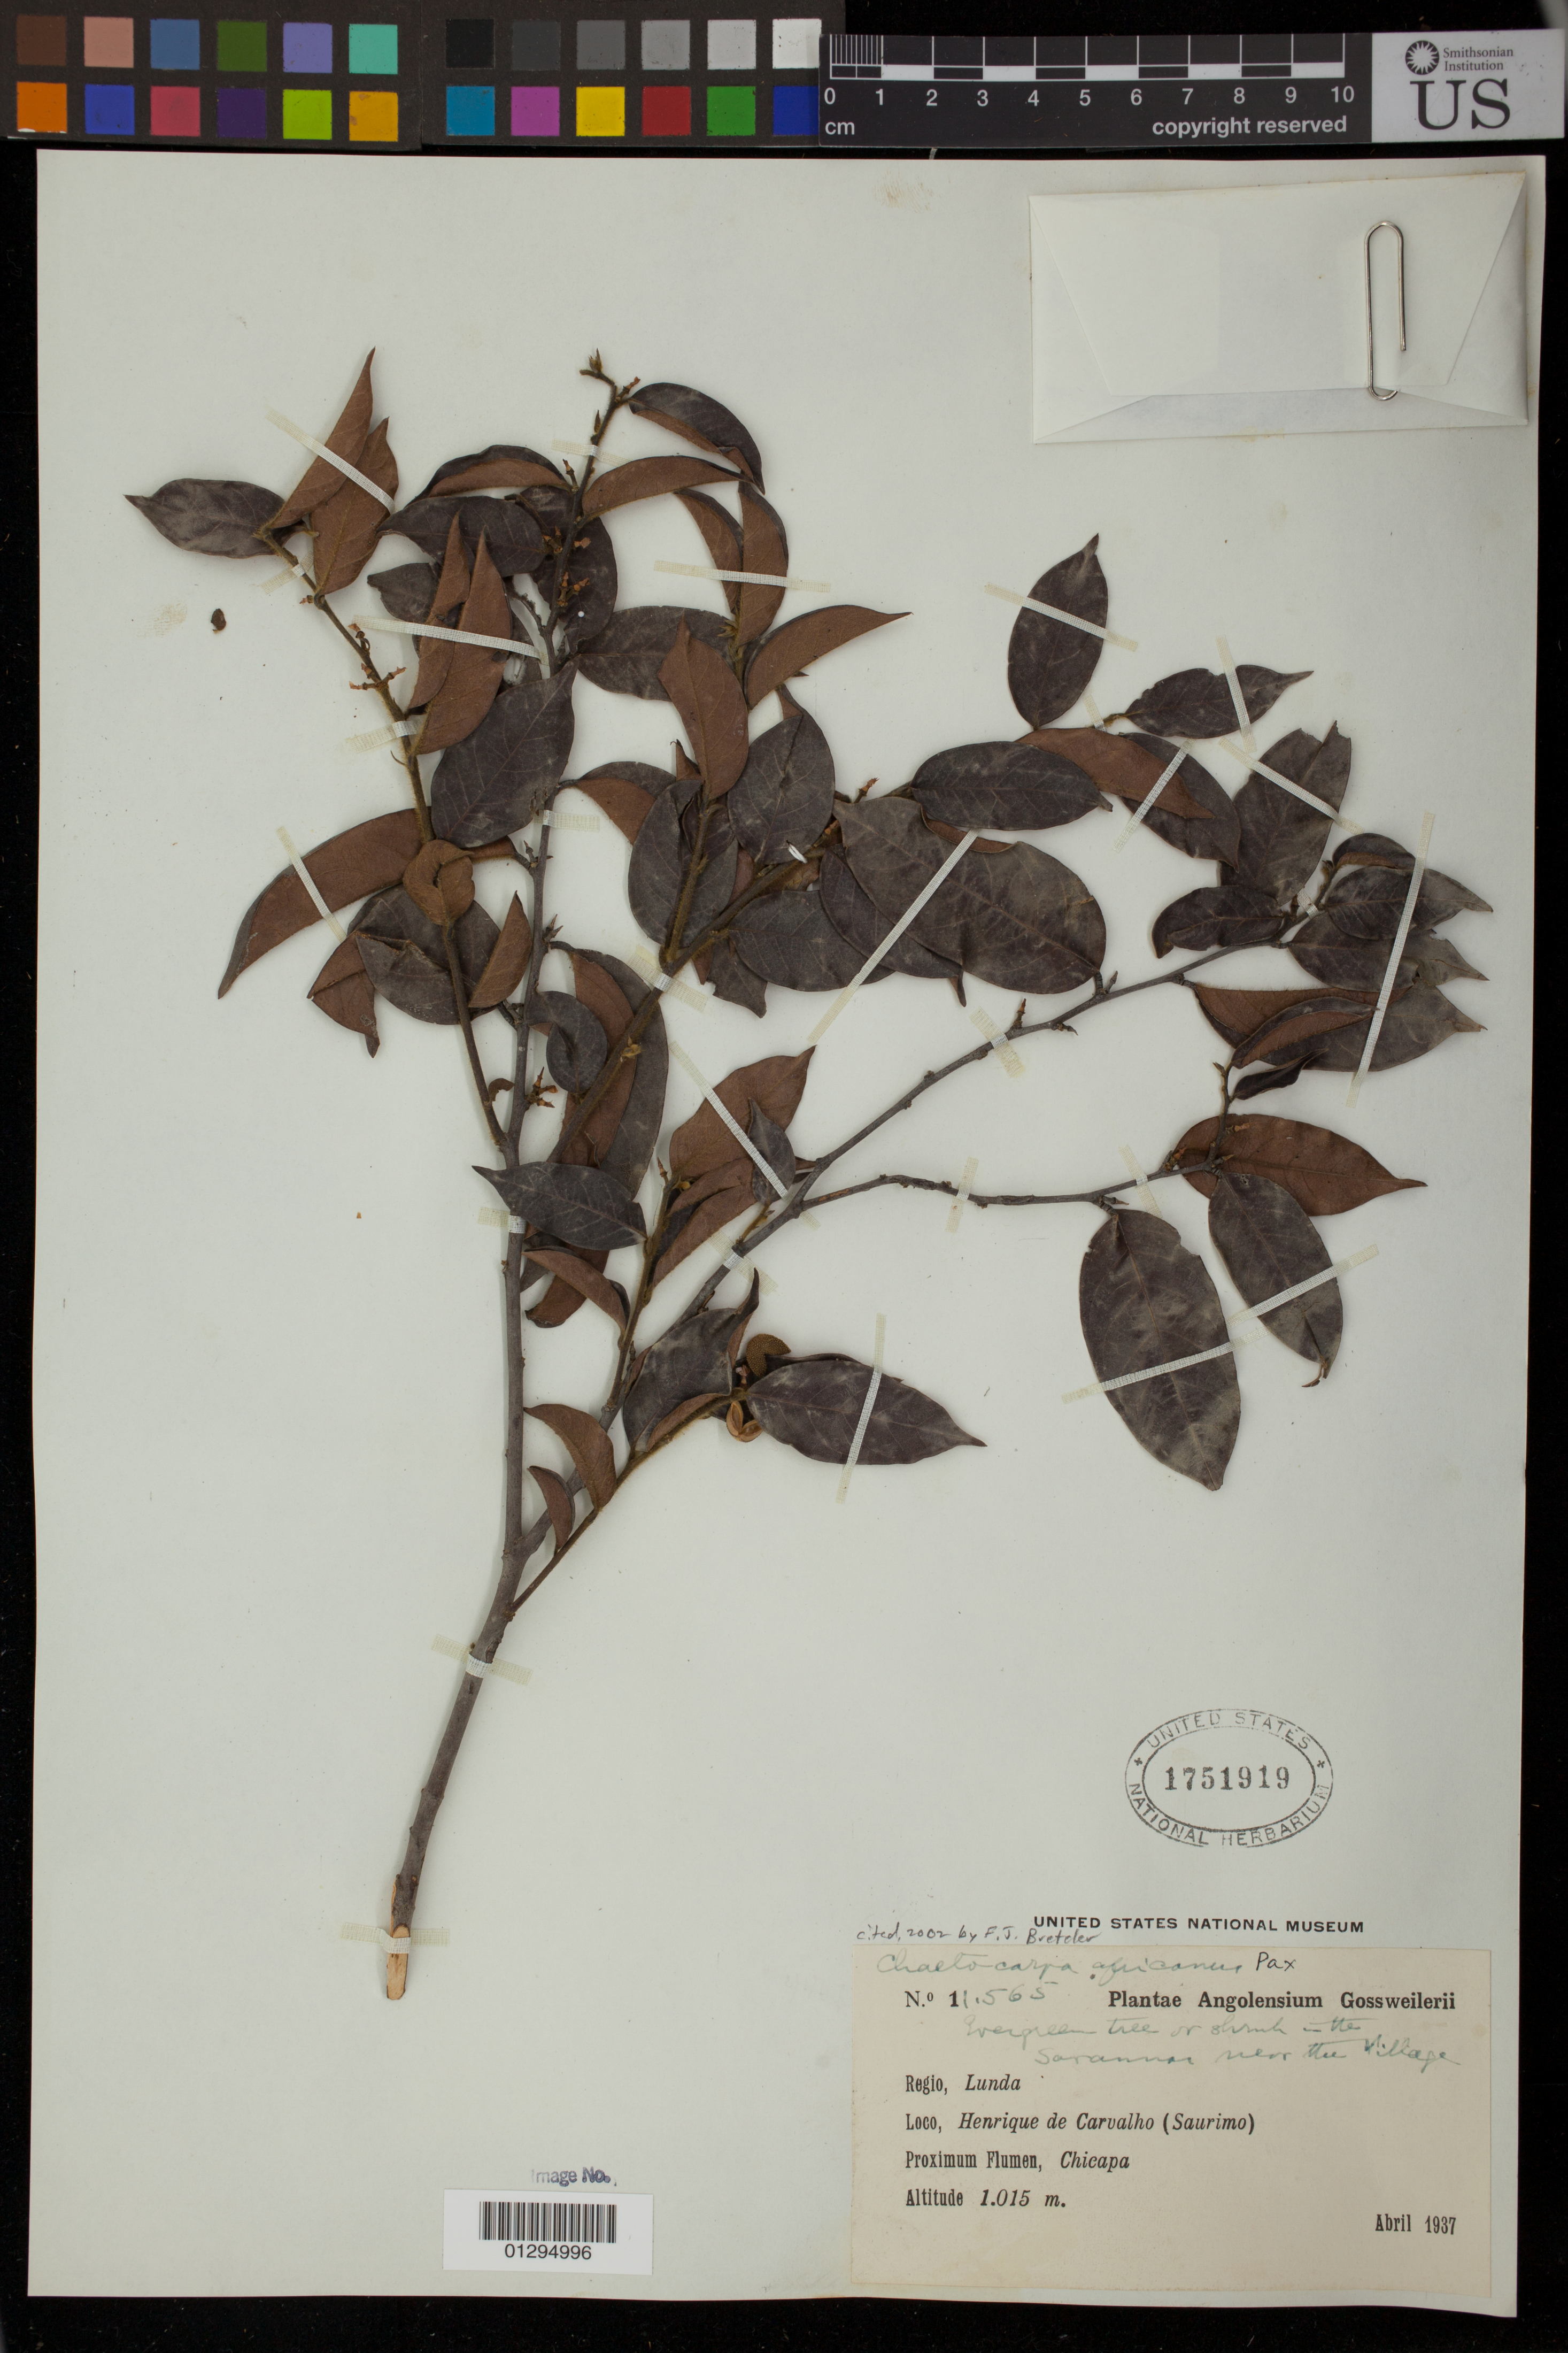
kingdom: Plantae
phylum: Tracheophyta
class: Magnoliopsida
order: Malpighiales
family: Peraceae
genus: Chaetocarpus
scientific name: Chaetocarpus africanus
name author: Pax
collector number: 11565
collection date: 1937-04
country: Angola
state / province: Lunda Sul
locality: Lunda. Henrique de Carvalho (Saurimo). Chicapa.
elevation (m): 1015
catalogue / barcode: US 1751919